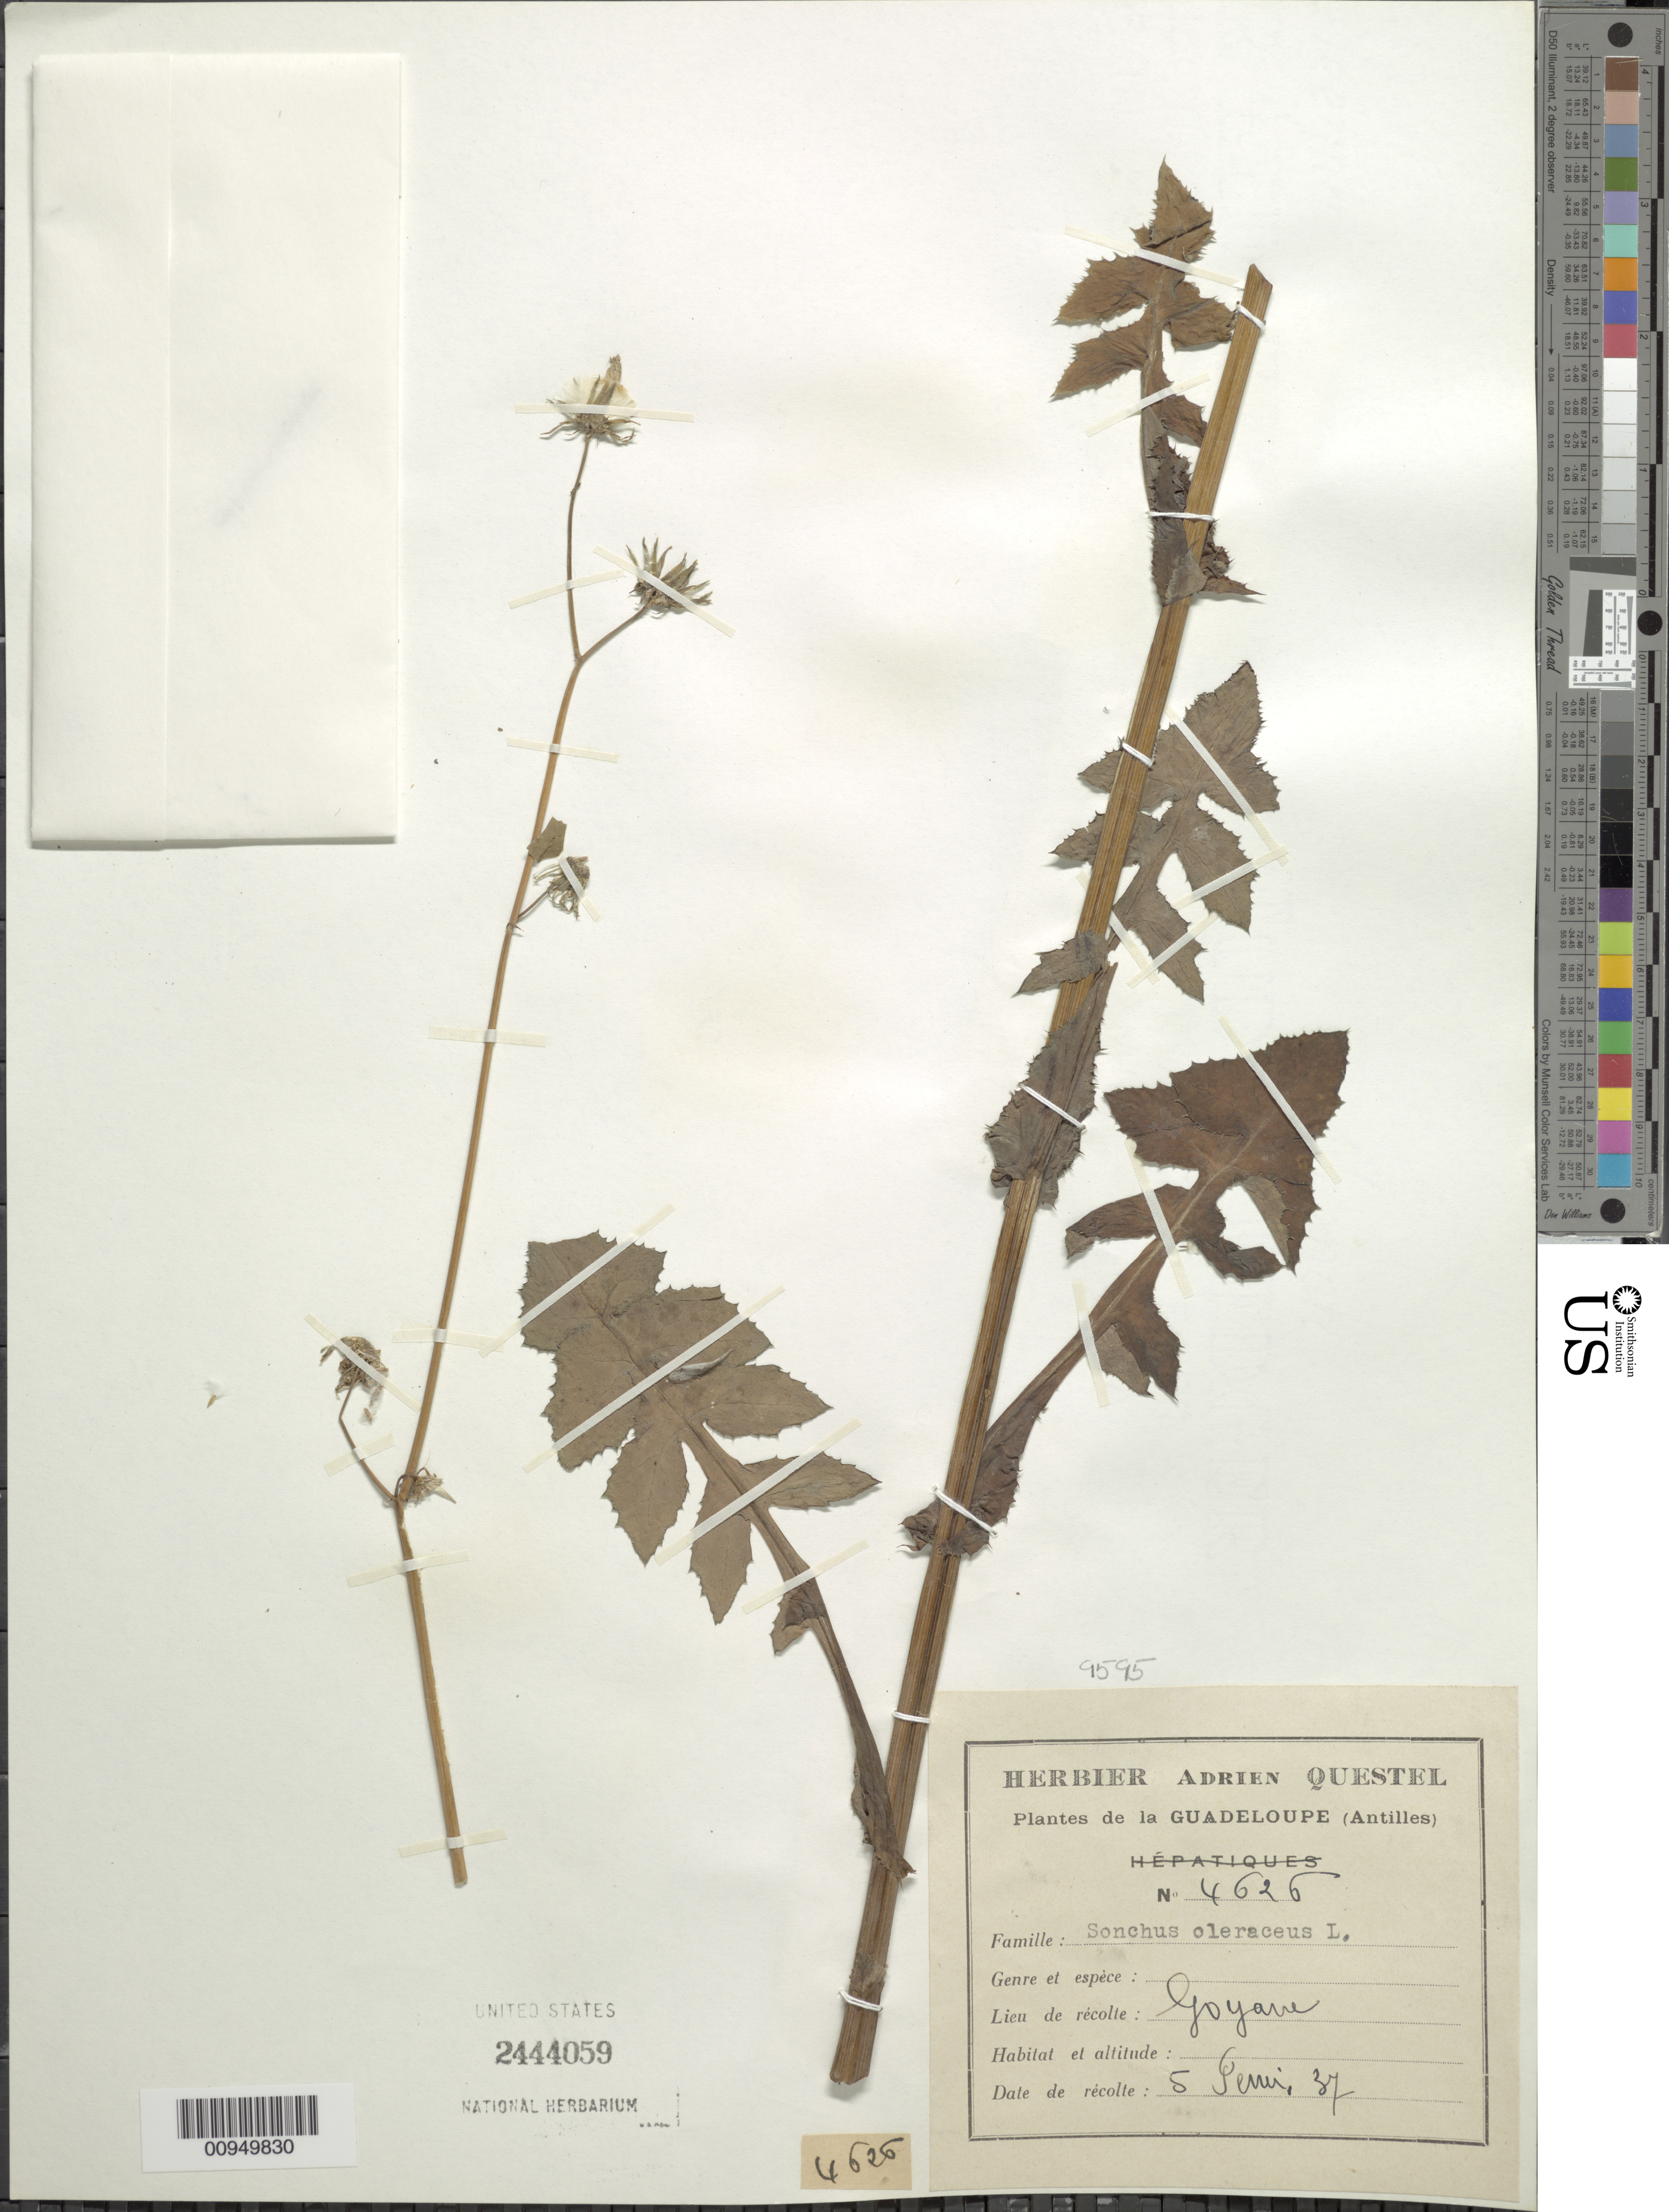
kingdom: Plantae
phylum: Tracheophyta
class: Magnoliopsida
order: Asterales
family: Asteraceae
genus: Sonchus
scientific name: Sonchus oleraceus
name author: L.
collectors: A. Questel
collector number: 4626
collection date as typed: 05 Feb 1937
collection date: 1937-02-05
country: Guadeloupe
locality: Goyave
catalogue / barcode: US 2444059